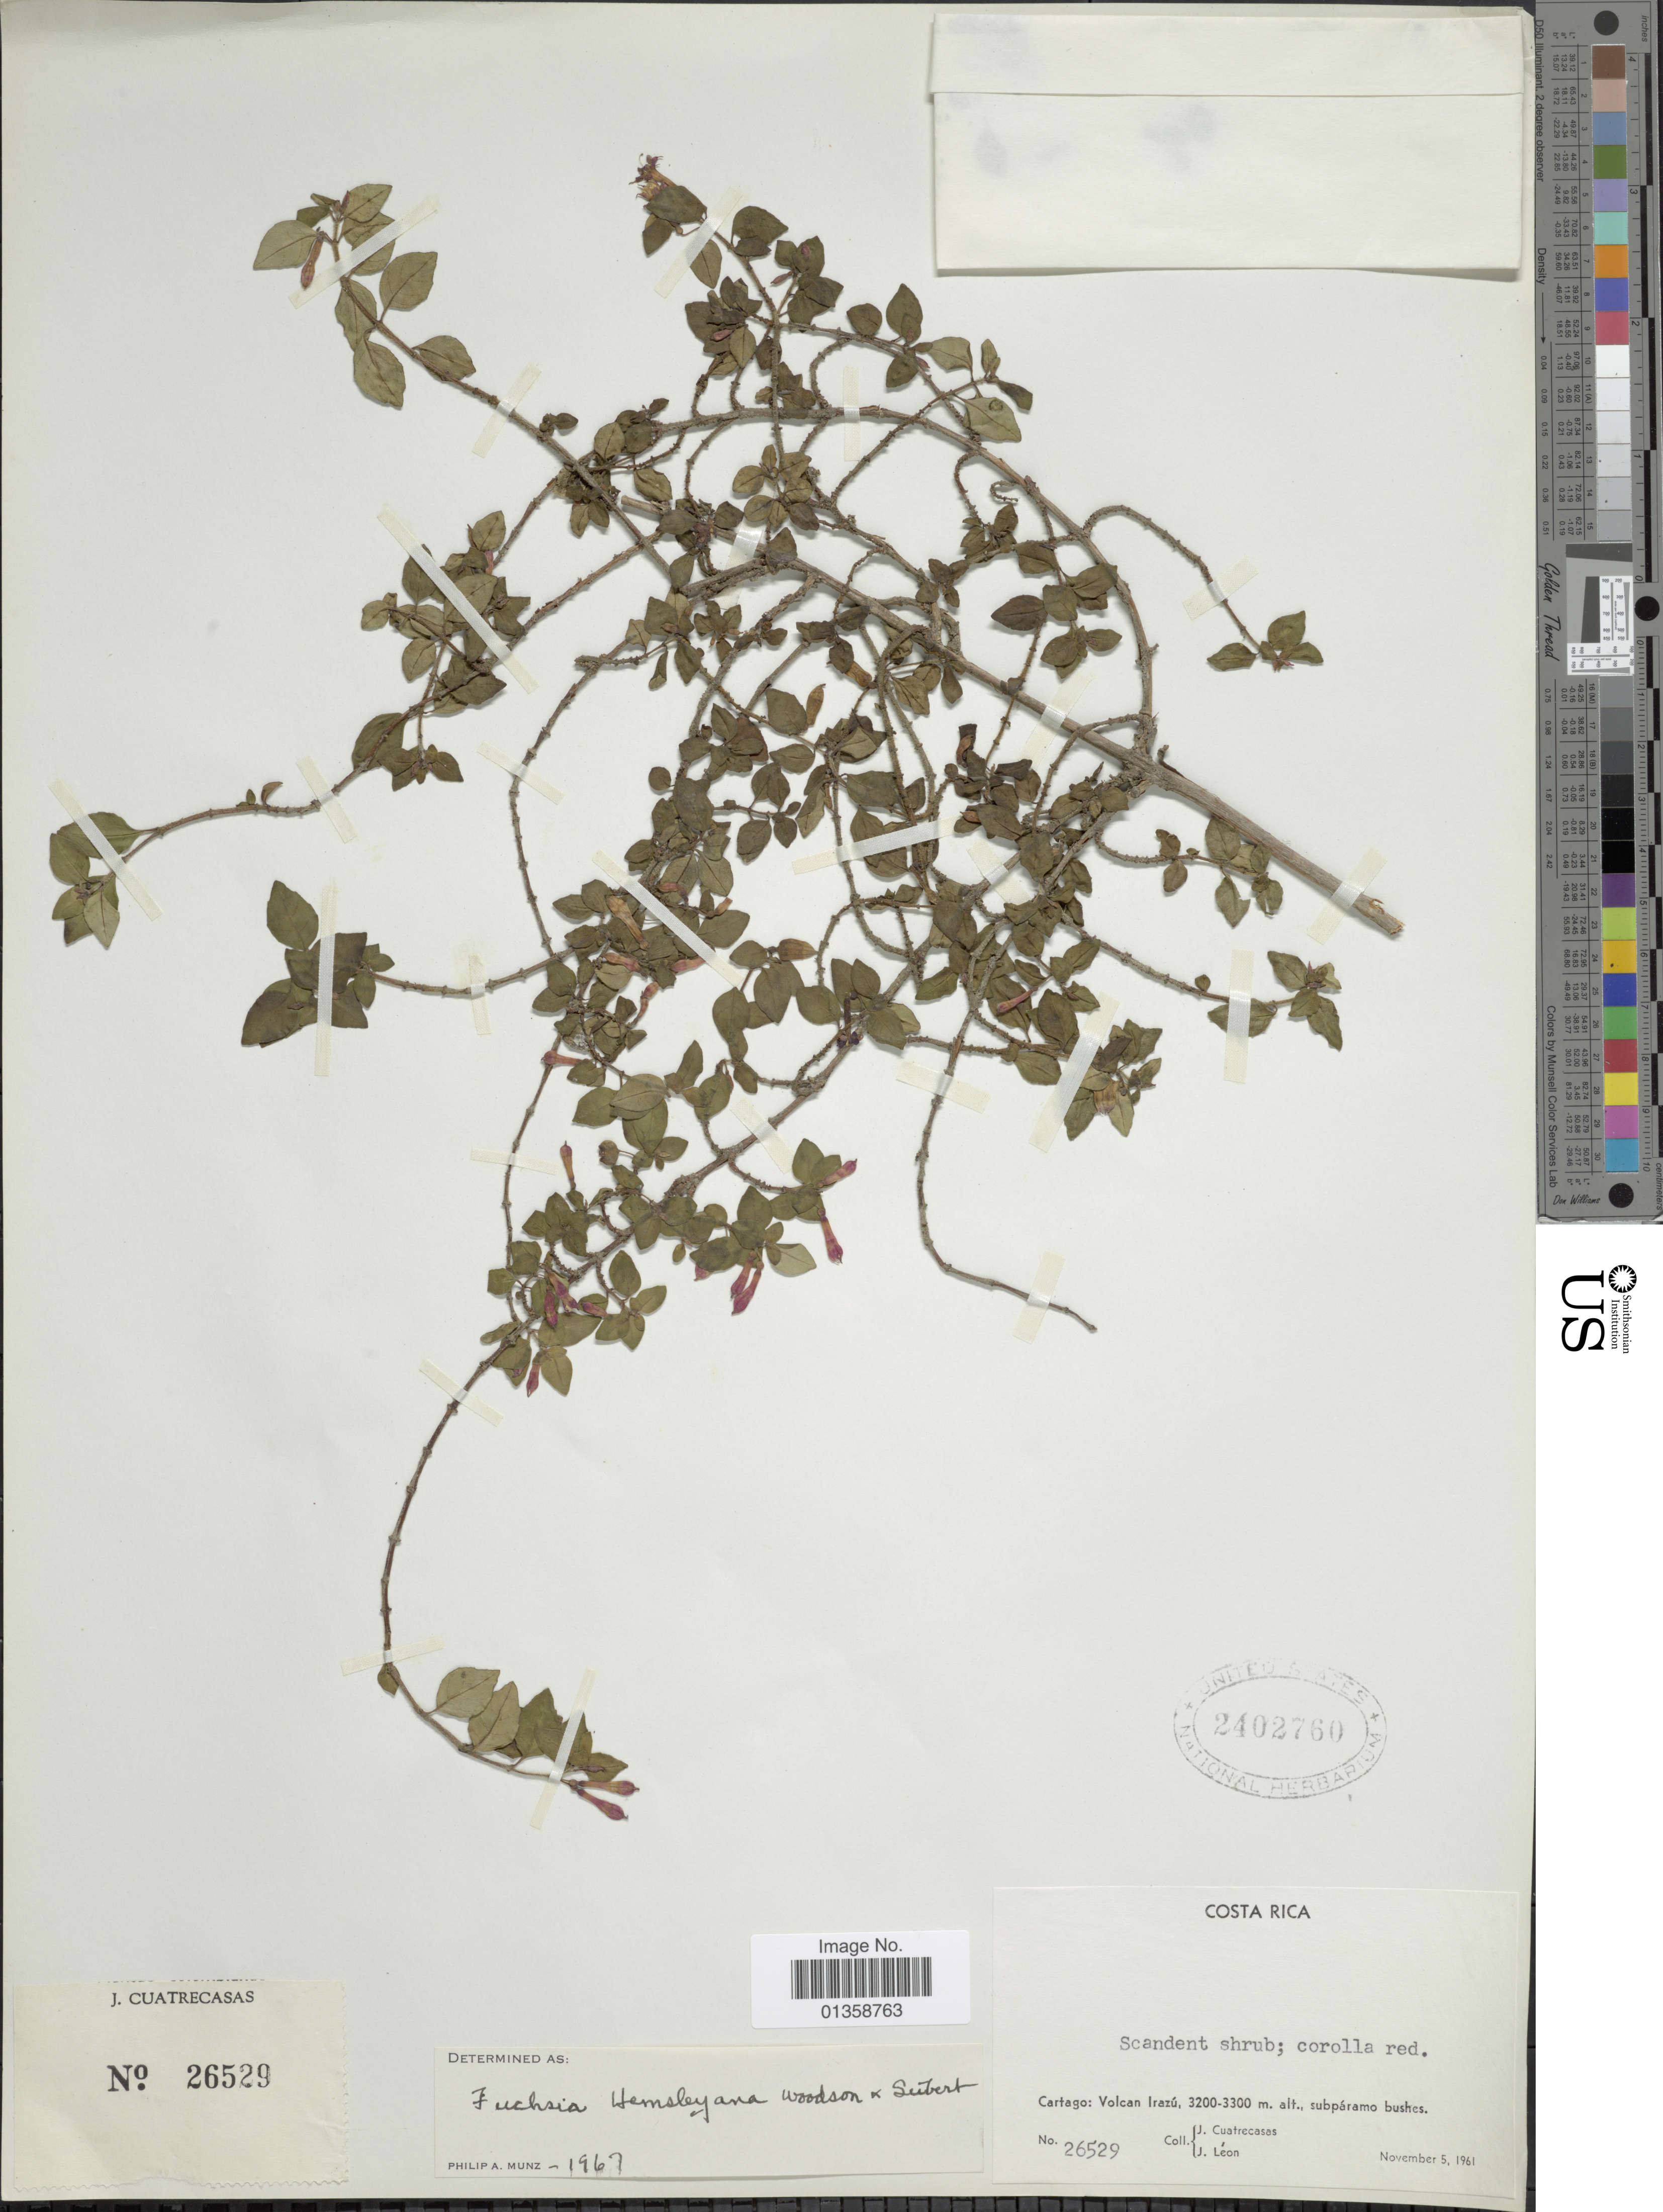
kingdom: Plantae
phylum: Tracheophyta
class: Magnoliopsida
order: Myrtales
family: Onagraceae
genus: Fuchsia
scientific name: Fuchsia microphylla subsp. hemsleyana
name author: (Woodson & Seibert) Breedlove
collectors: J. Cuatrecasas & J. León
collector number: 26529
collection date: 1961-11-05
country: Costa Rica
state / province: Cartago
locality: Volcán Irazú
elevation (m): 3200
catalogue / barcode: US 2402760